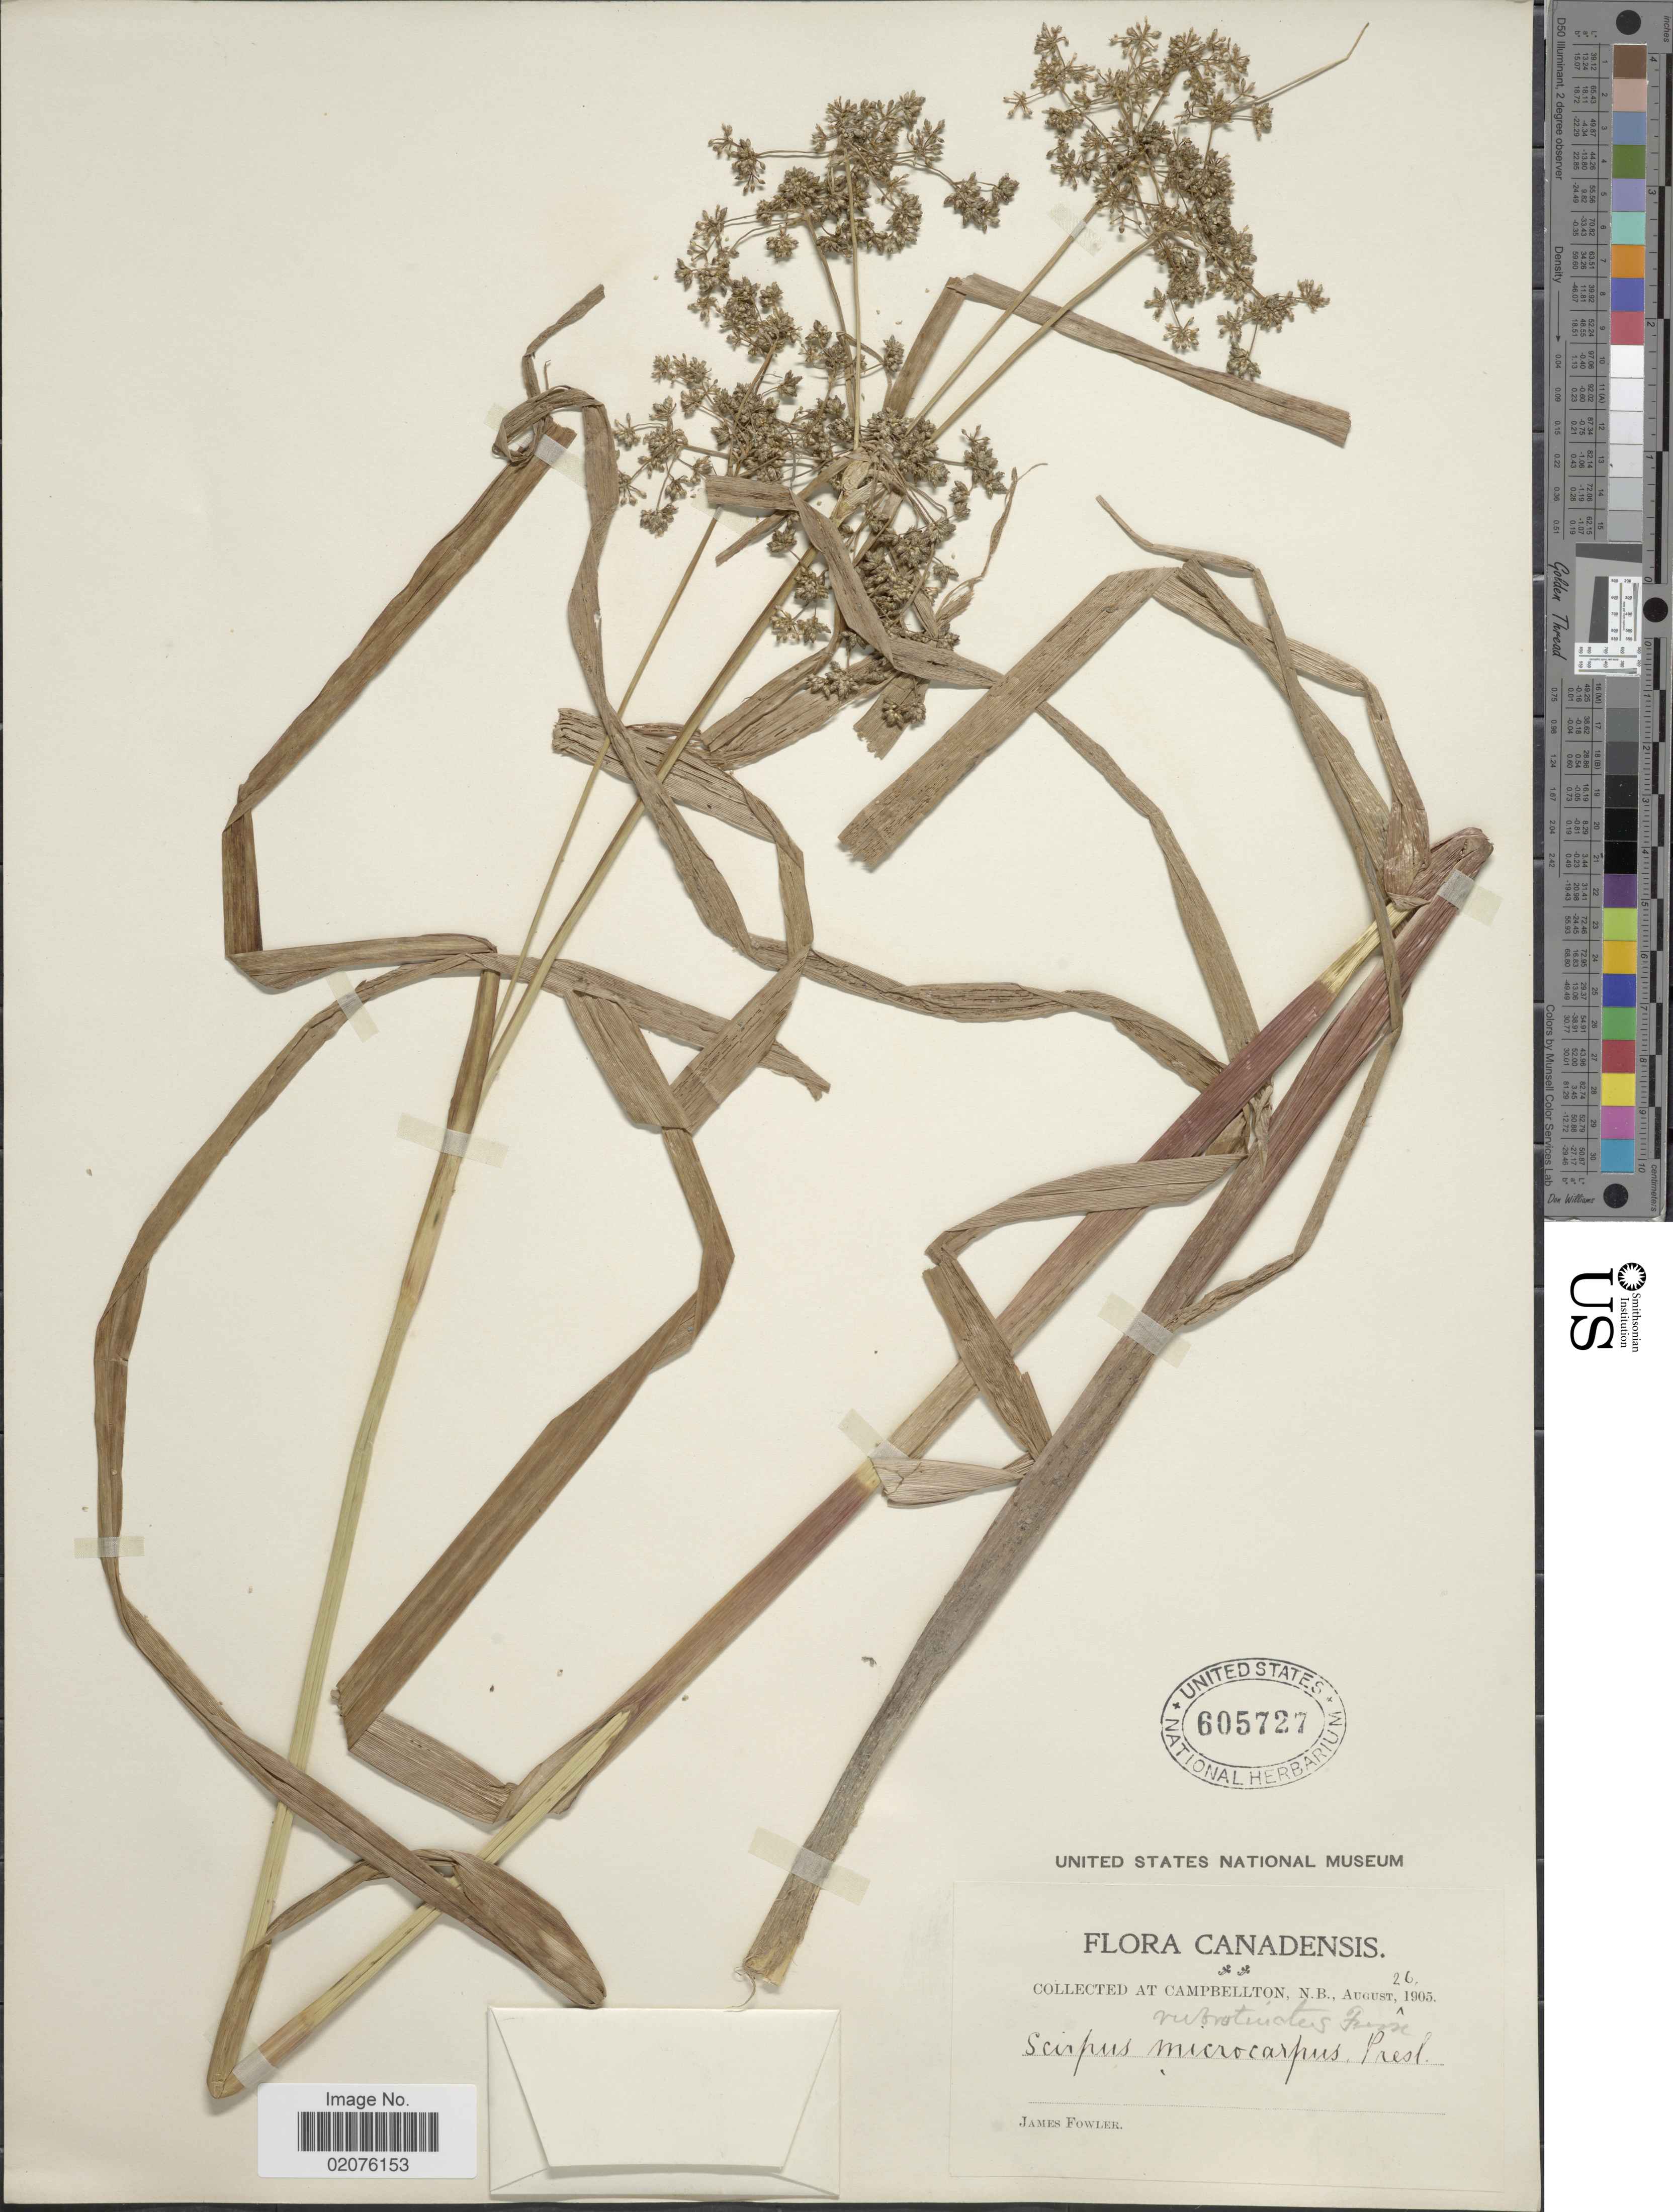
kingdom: Plantae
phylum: Tracheophyta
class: Liliopsida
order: Poales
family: Cyperaceae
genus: Scirpus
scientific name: Scirpus microcarpus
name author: J. Presl & C. Presl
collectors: J. P. Fowler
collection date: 1905-08-26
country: Canada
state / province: New Brunswick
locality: Campbellton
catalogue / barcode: US 605727